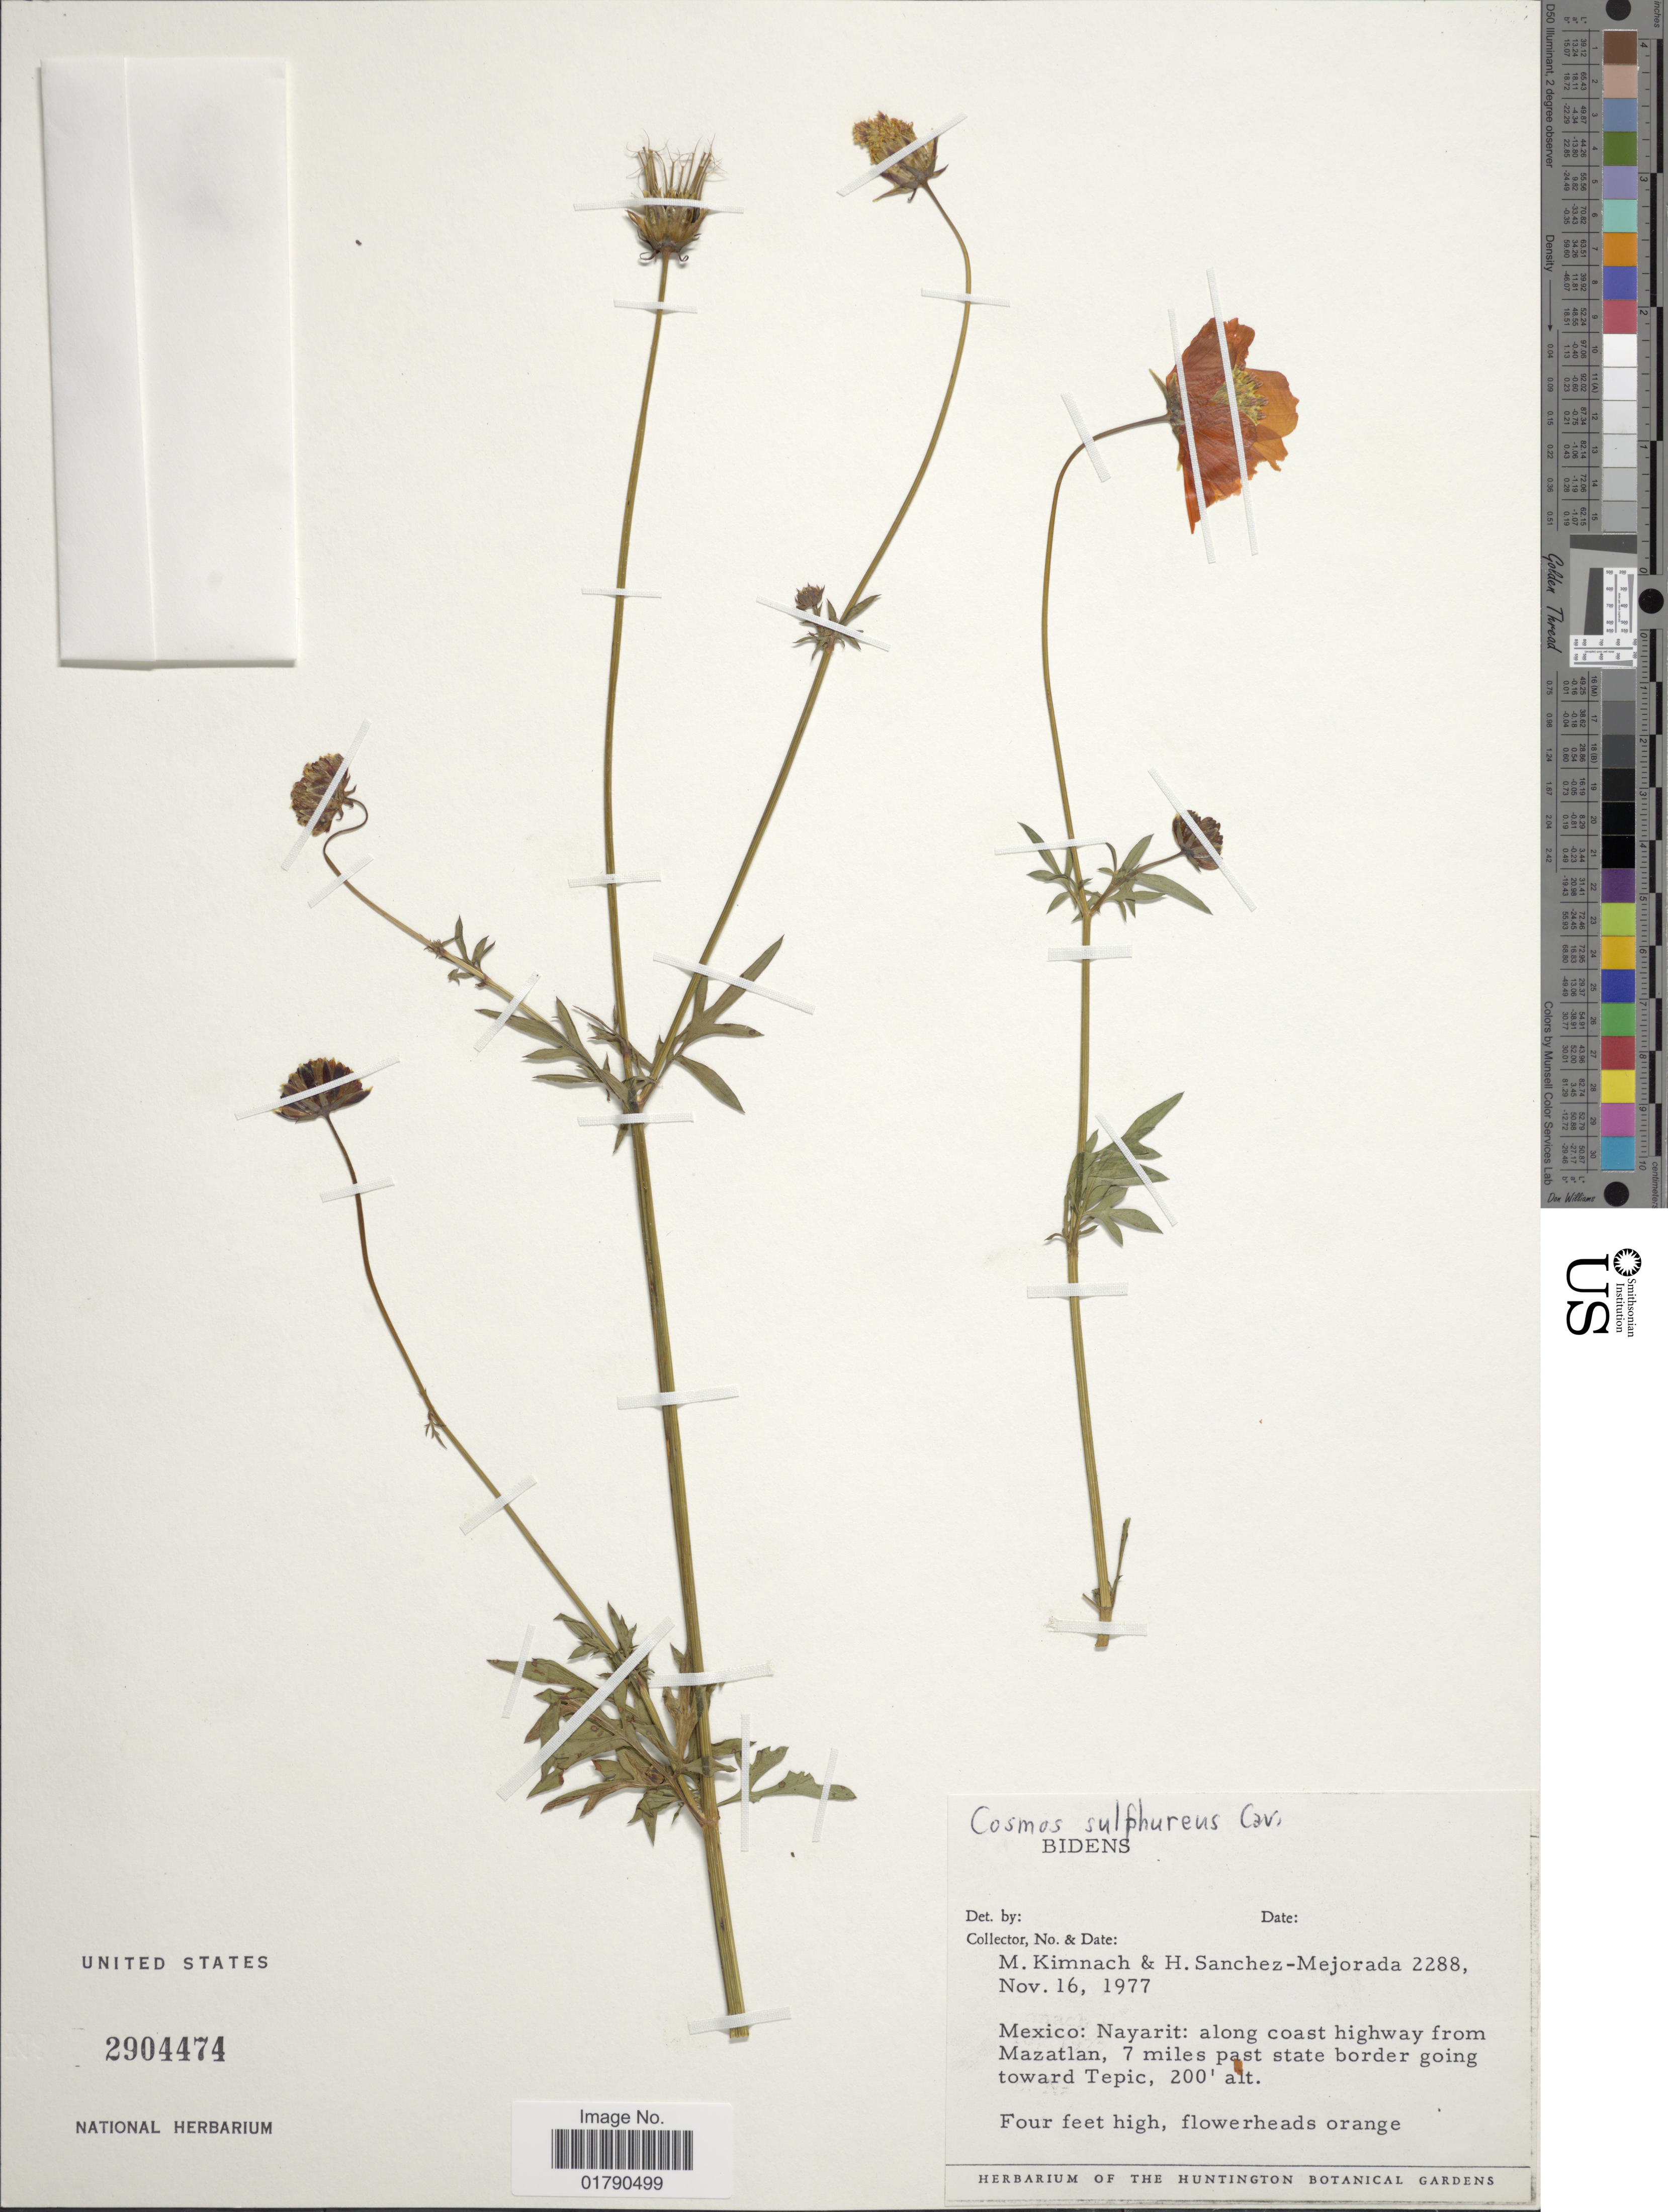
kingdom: Plantae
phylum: Tracheophyta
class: Magnoliopsida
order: Asterales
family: Asteraceae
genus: Cosmos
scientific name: Cosmos sulphureus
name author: Cav.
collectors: M. W. Kimnach & H. Sánchez-Mejorada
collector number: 2288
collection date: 1977-11-16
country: Mexico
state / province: Nayarit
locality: Along coast highway from Mazatlan, 7 miles past state border going toward Tepic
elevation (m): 61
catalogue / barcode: US 2904474